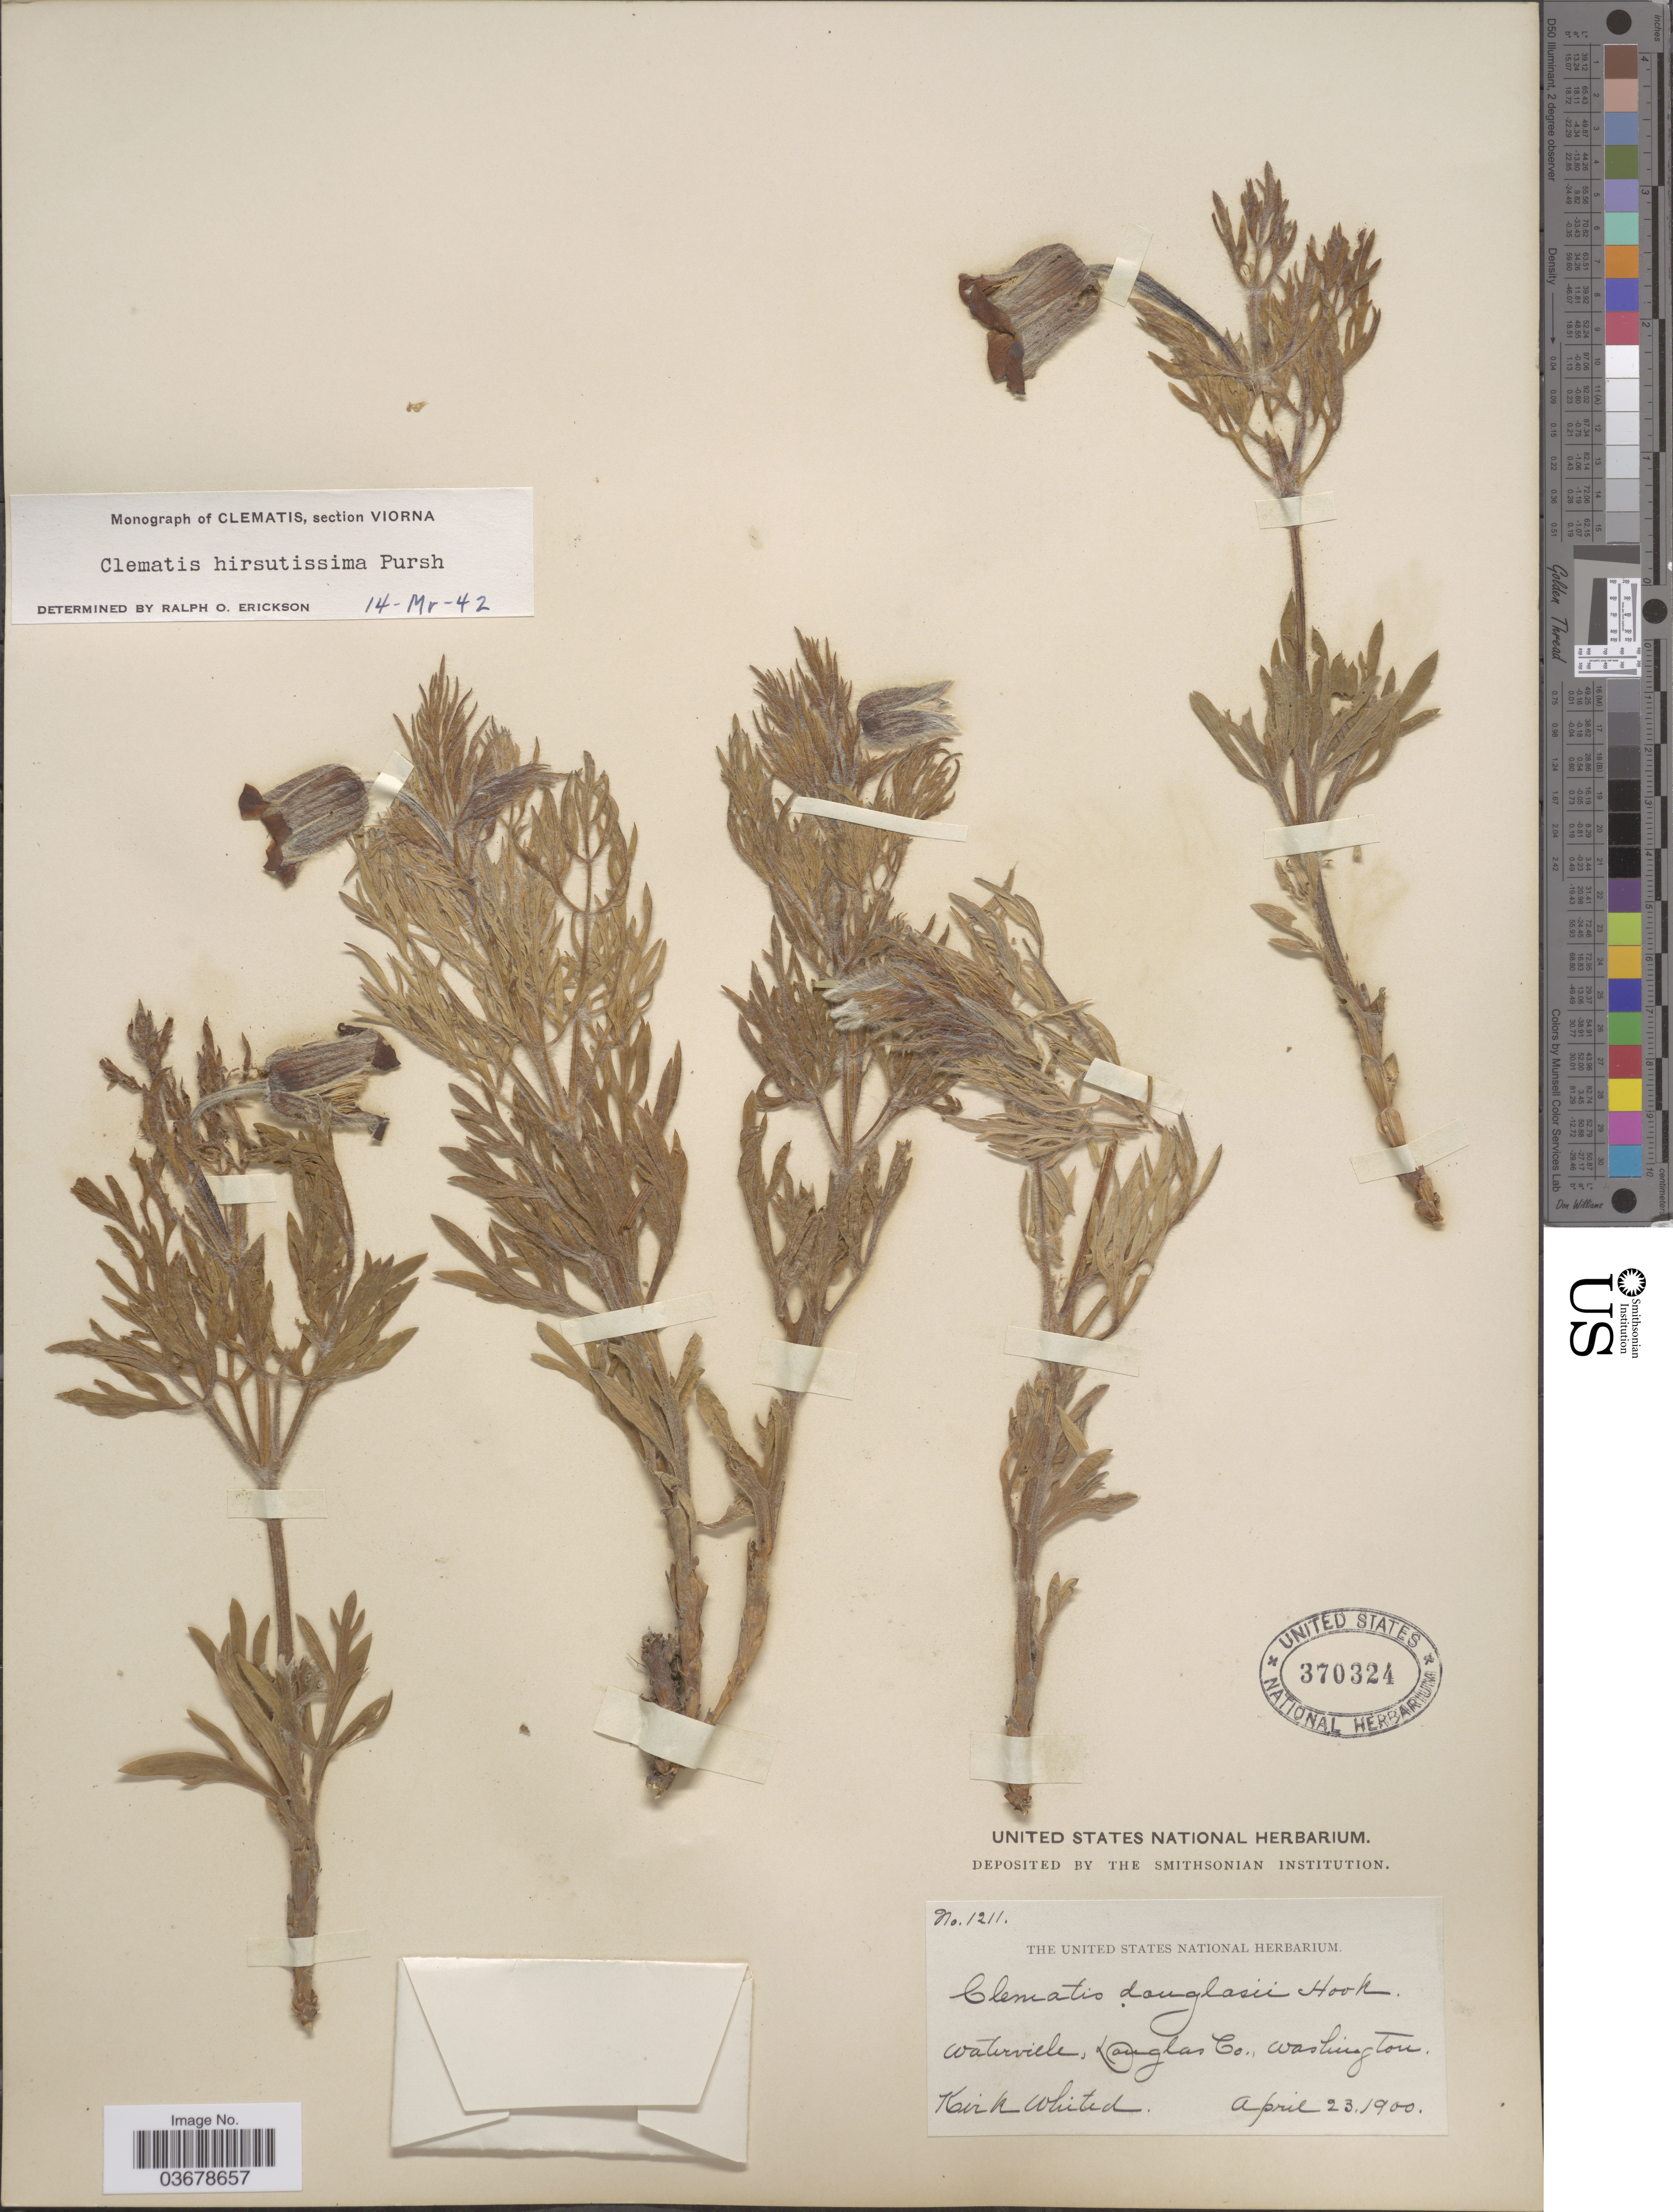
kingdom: Plantae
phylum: Tracheophyta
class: Magnoliopsida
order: Ranunculales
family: Ranunculaceae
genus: Clematis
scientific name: Clematis viorna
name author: L.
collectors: K. Whited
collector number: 1211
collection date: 1900-04-23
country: United States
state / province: Washington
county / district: Douglas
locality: Waterville, Douglas Co.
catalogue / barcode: US 370324